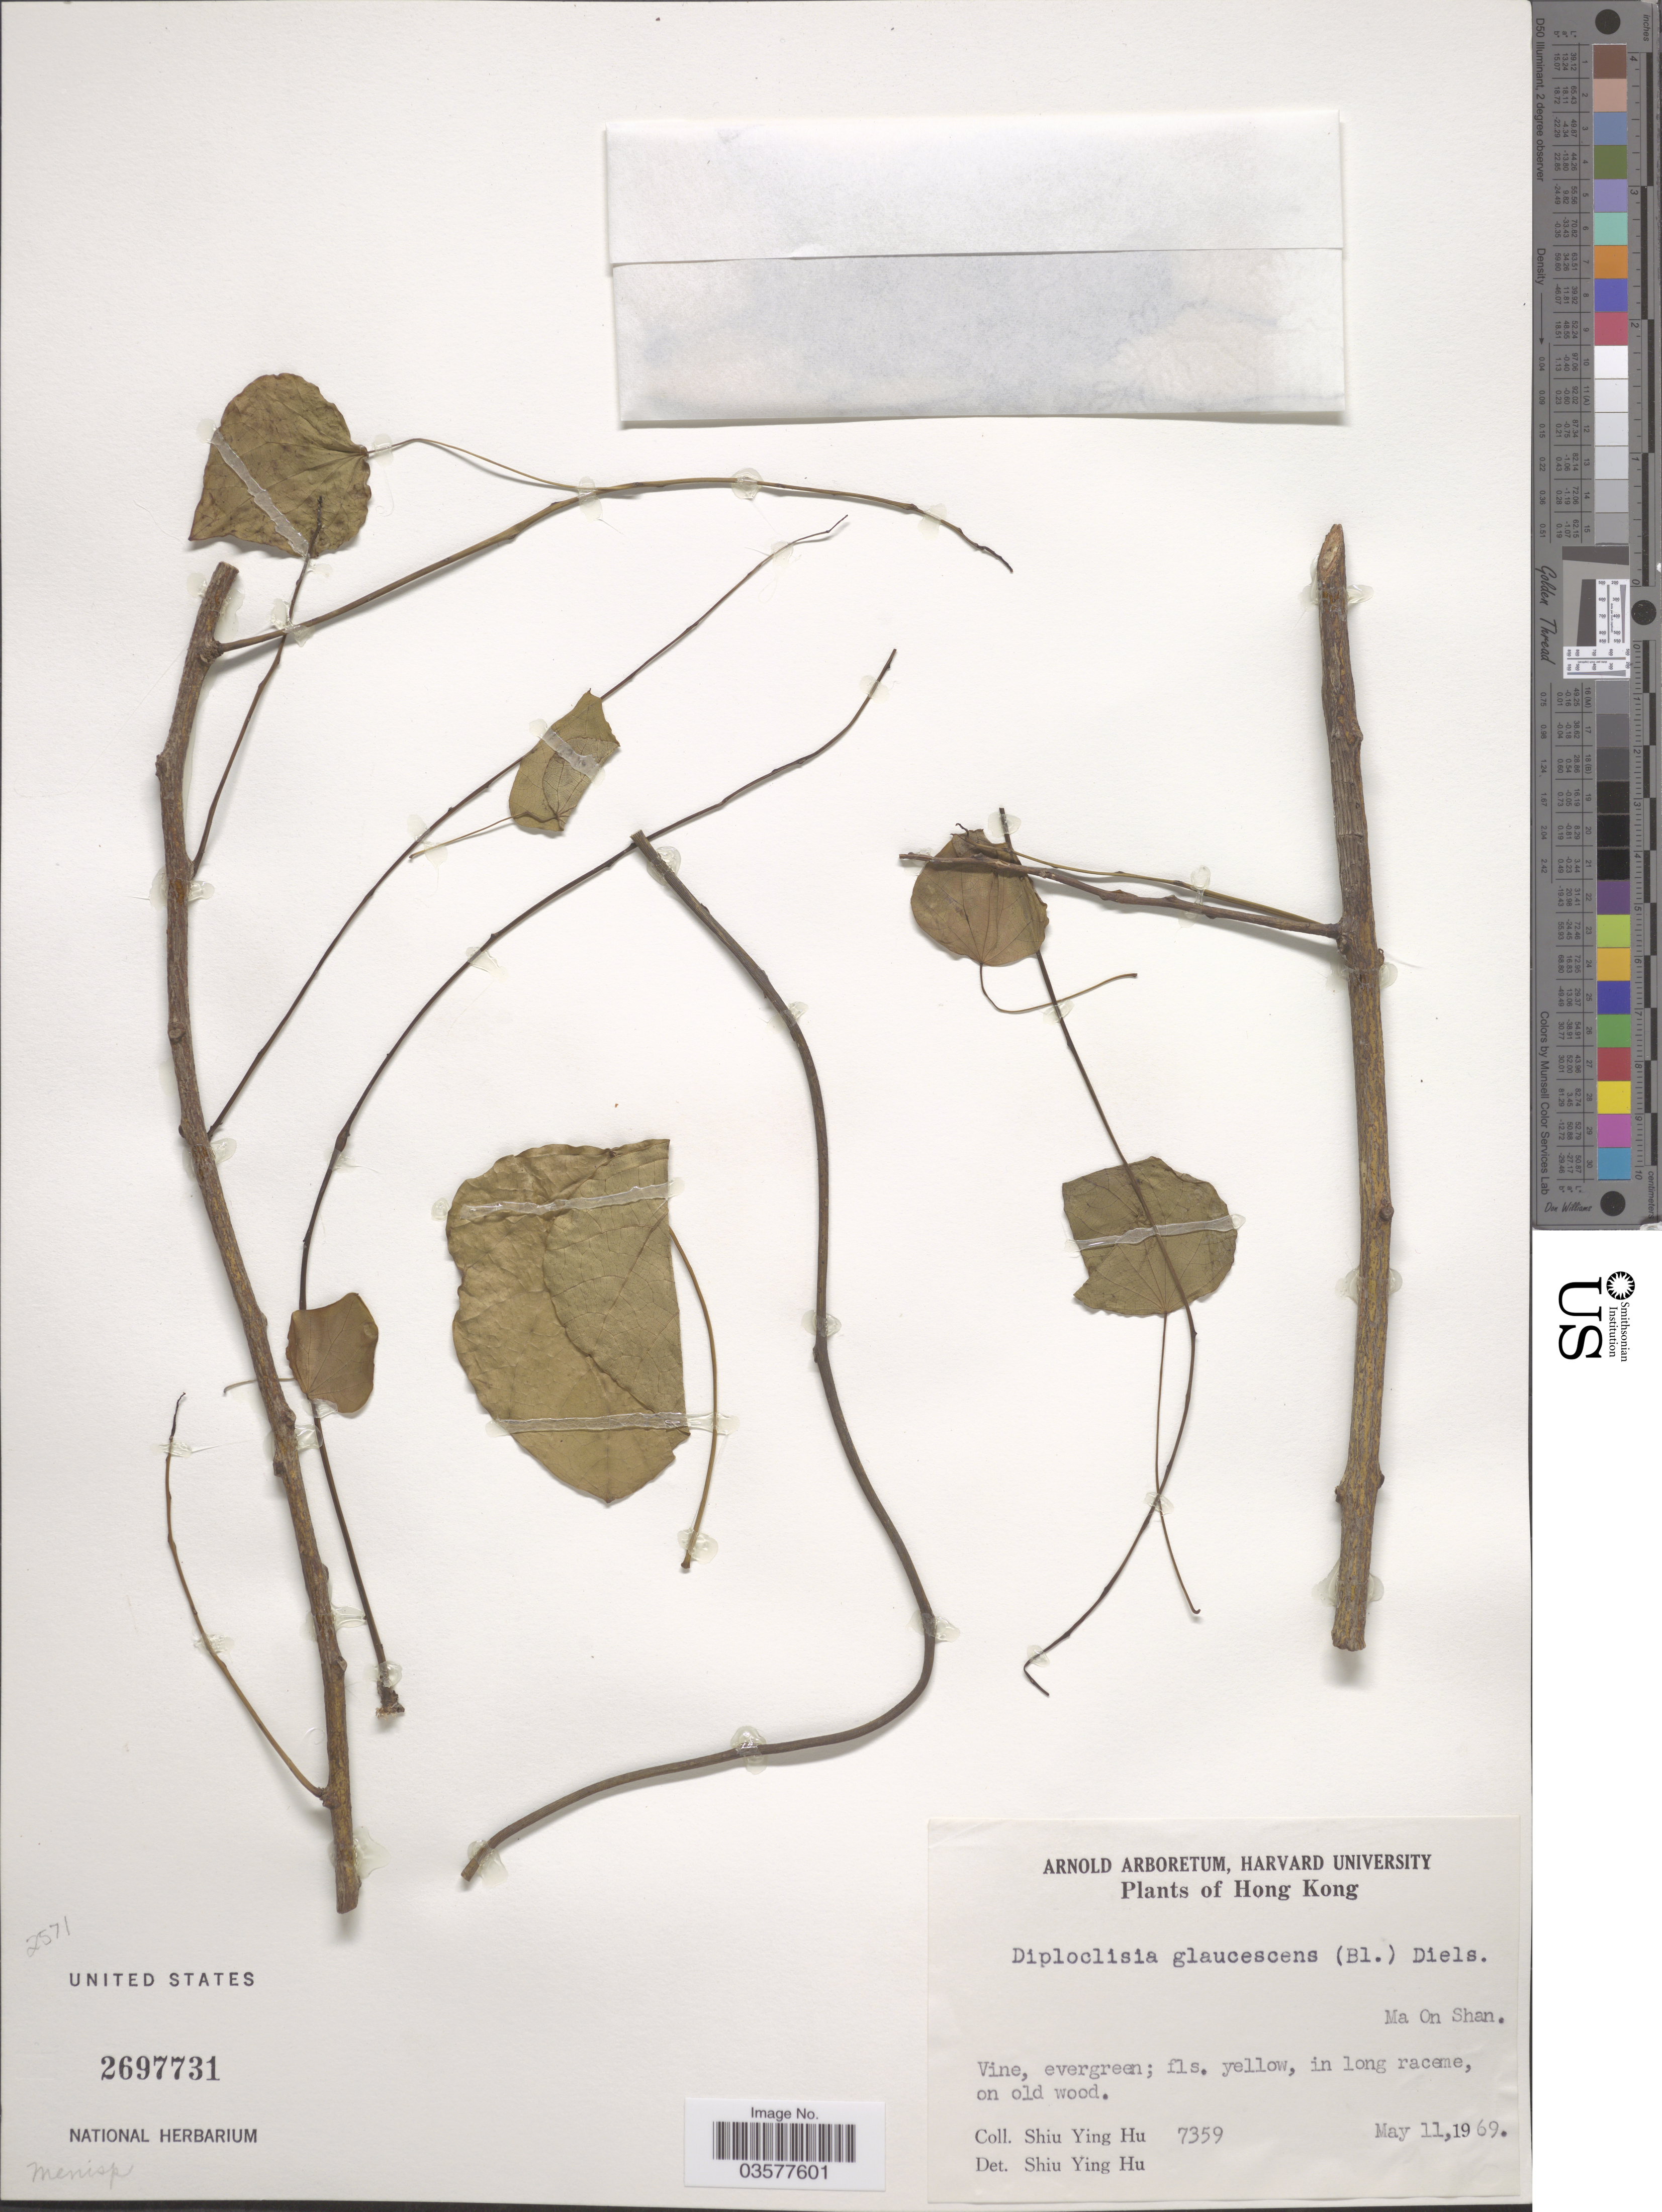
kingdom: Plantae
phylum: Tracheophyta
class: Magnoliopsida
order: Ranunculales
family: Menispermaceae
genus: Diploclisia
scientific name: Diploclisia glaucescens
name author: (Blume) Diels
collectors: S. Y. Hu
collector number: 7359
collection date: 1969-05-11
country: China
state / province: Hong Kong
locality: Ma On Shan.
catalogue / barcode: US 2697331